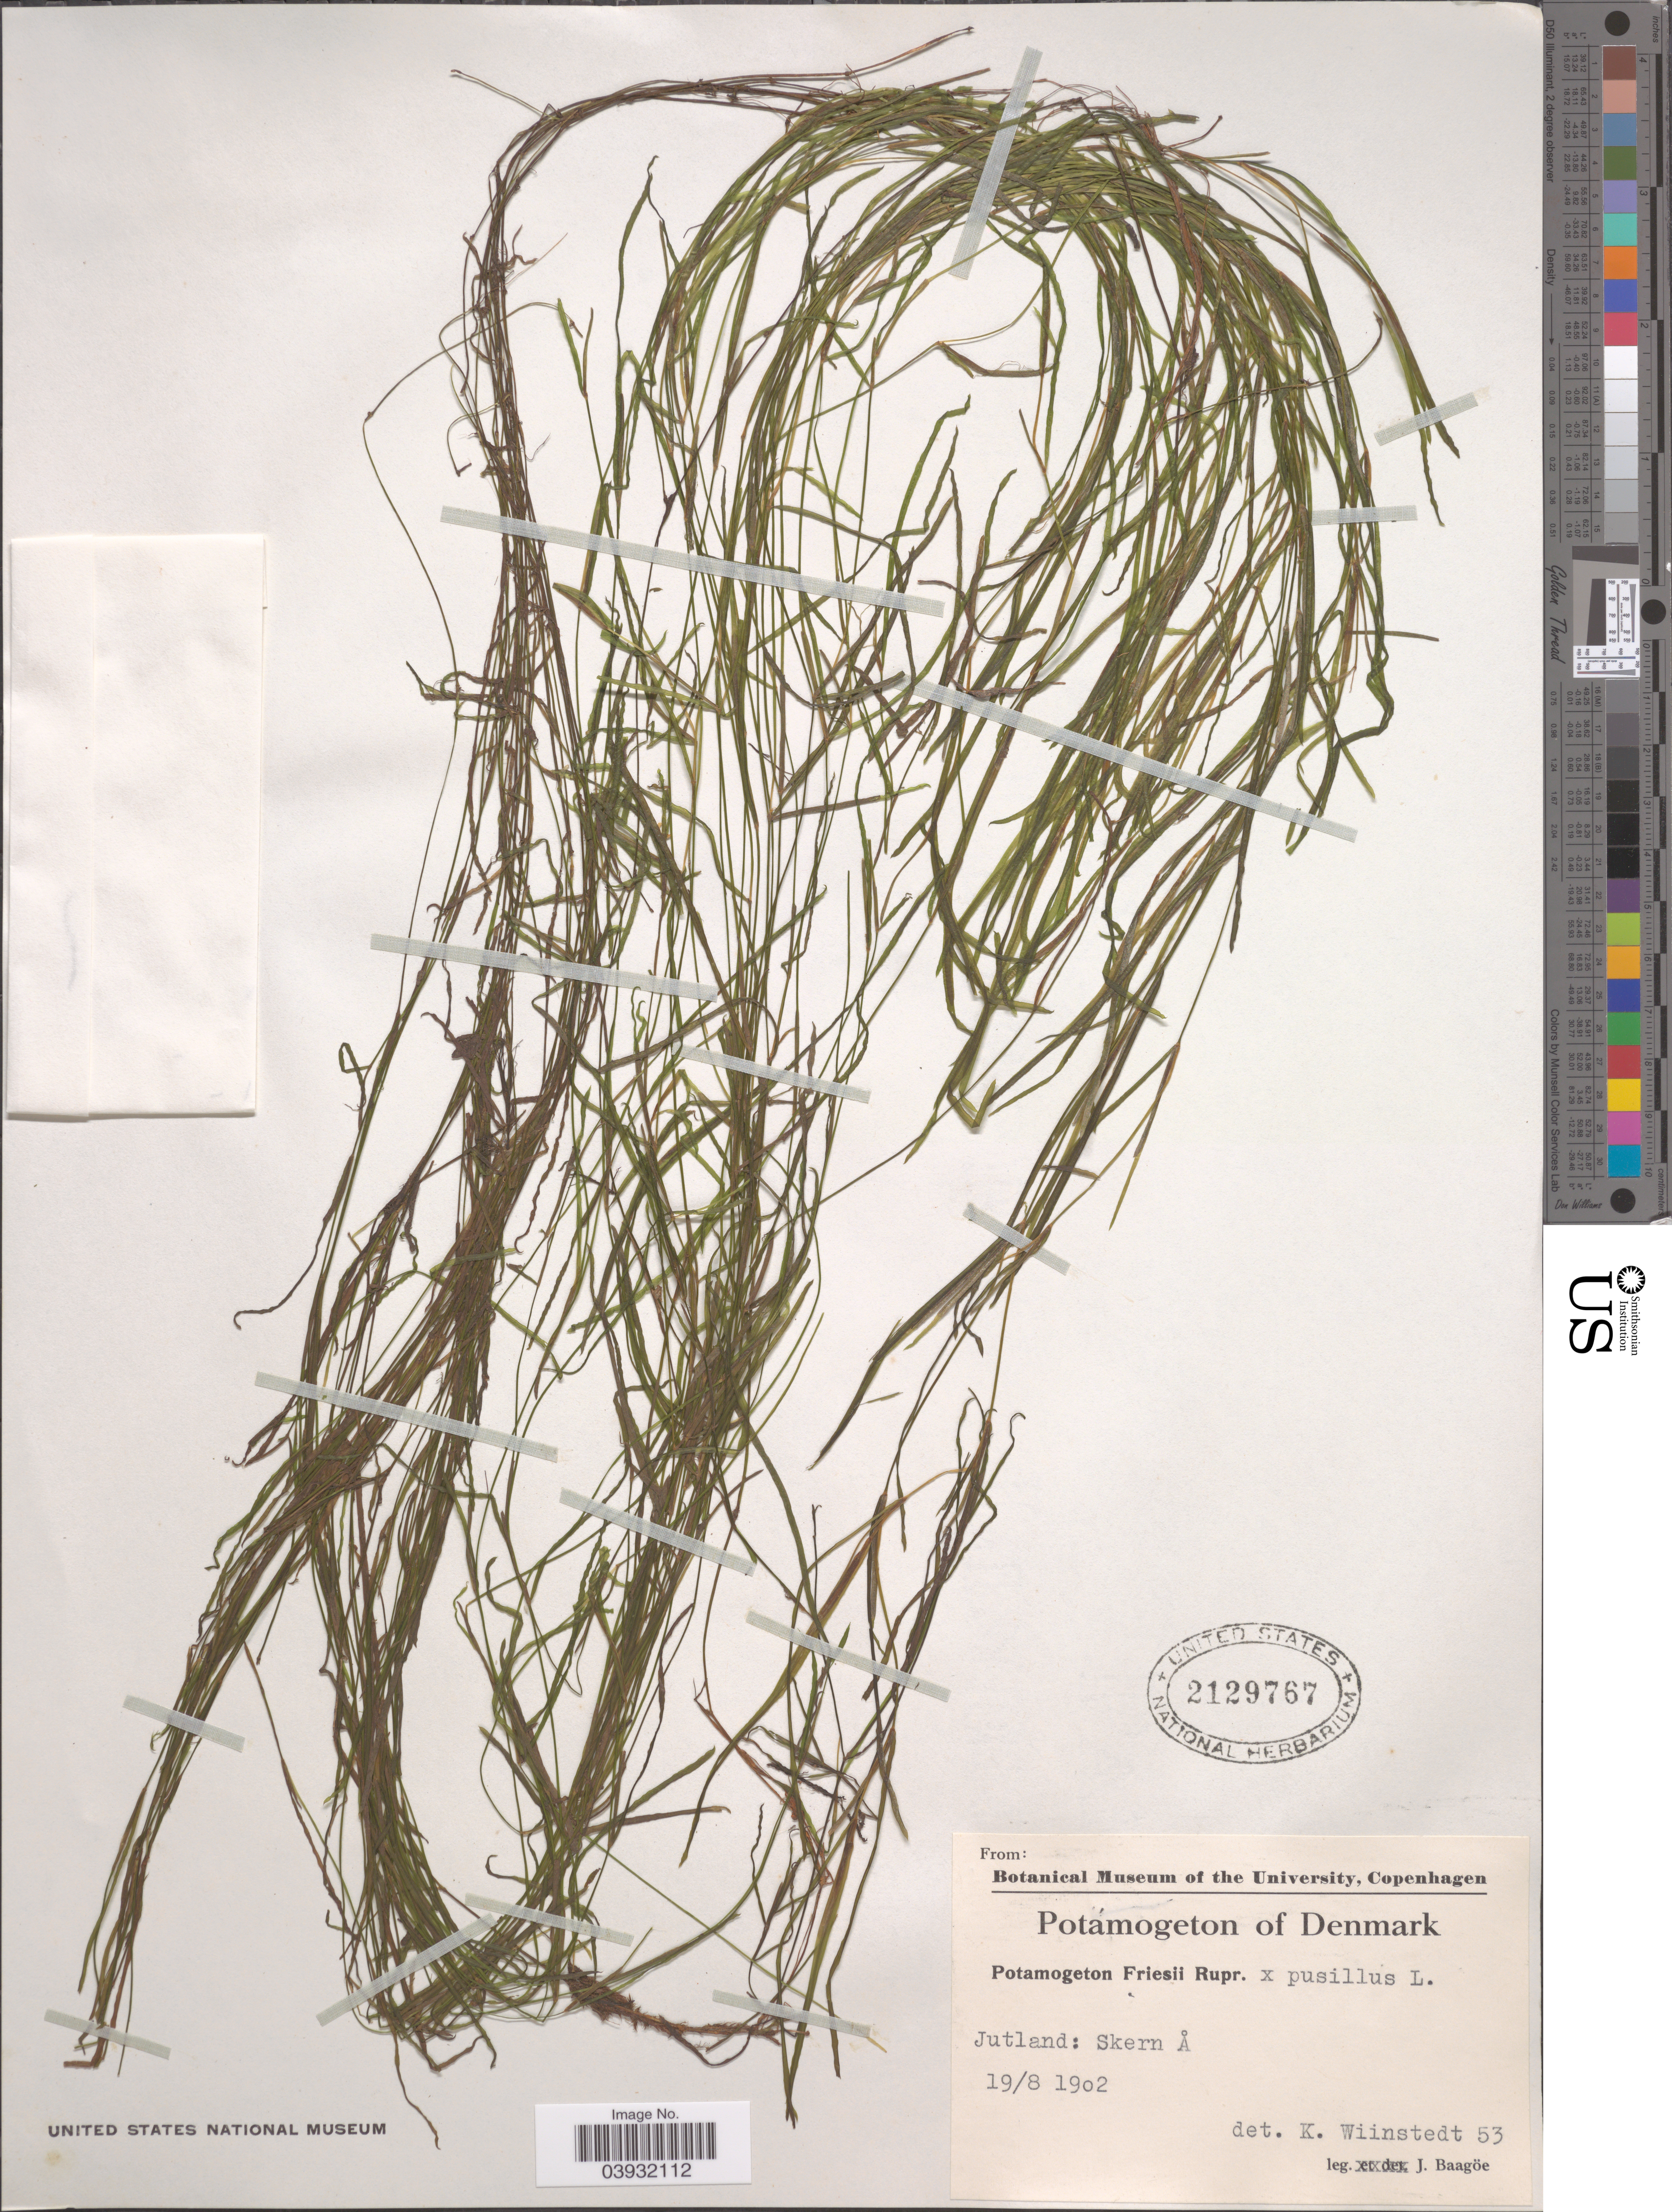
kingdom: Plantae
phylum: Tracheophyta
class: Liliopsida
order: Alismatales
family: Potamogetonaceae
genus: Potamogeton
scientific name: Potamogeton friesii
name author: Rupr.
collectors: J. Baagoe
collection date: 1902-08-19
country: Denmark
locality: Jutland: Skern Å.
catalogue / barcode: US 2129767